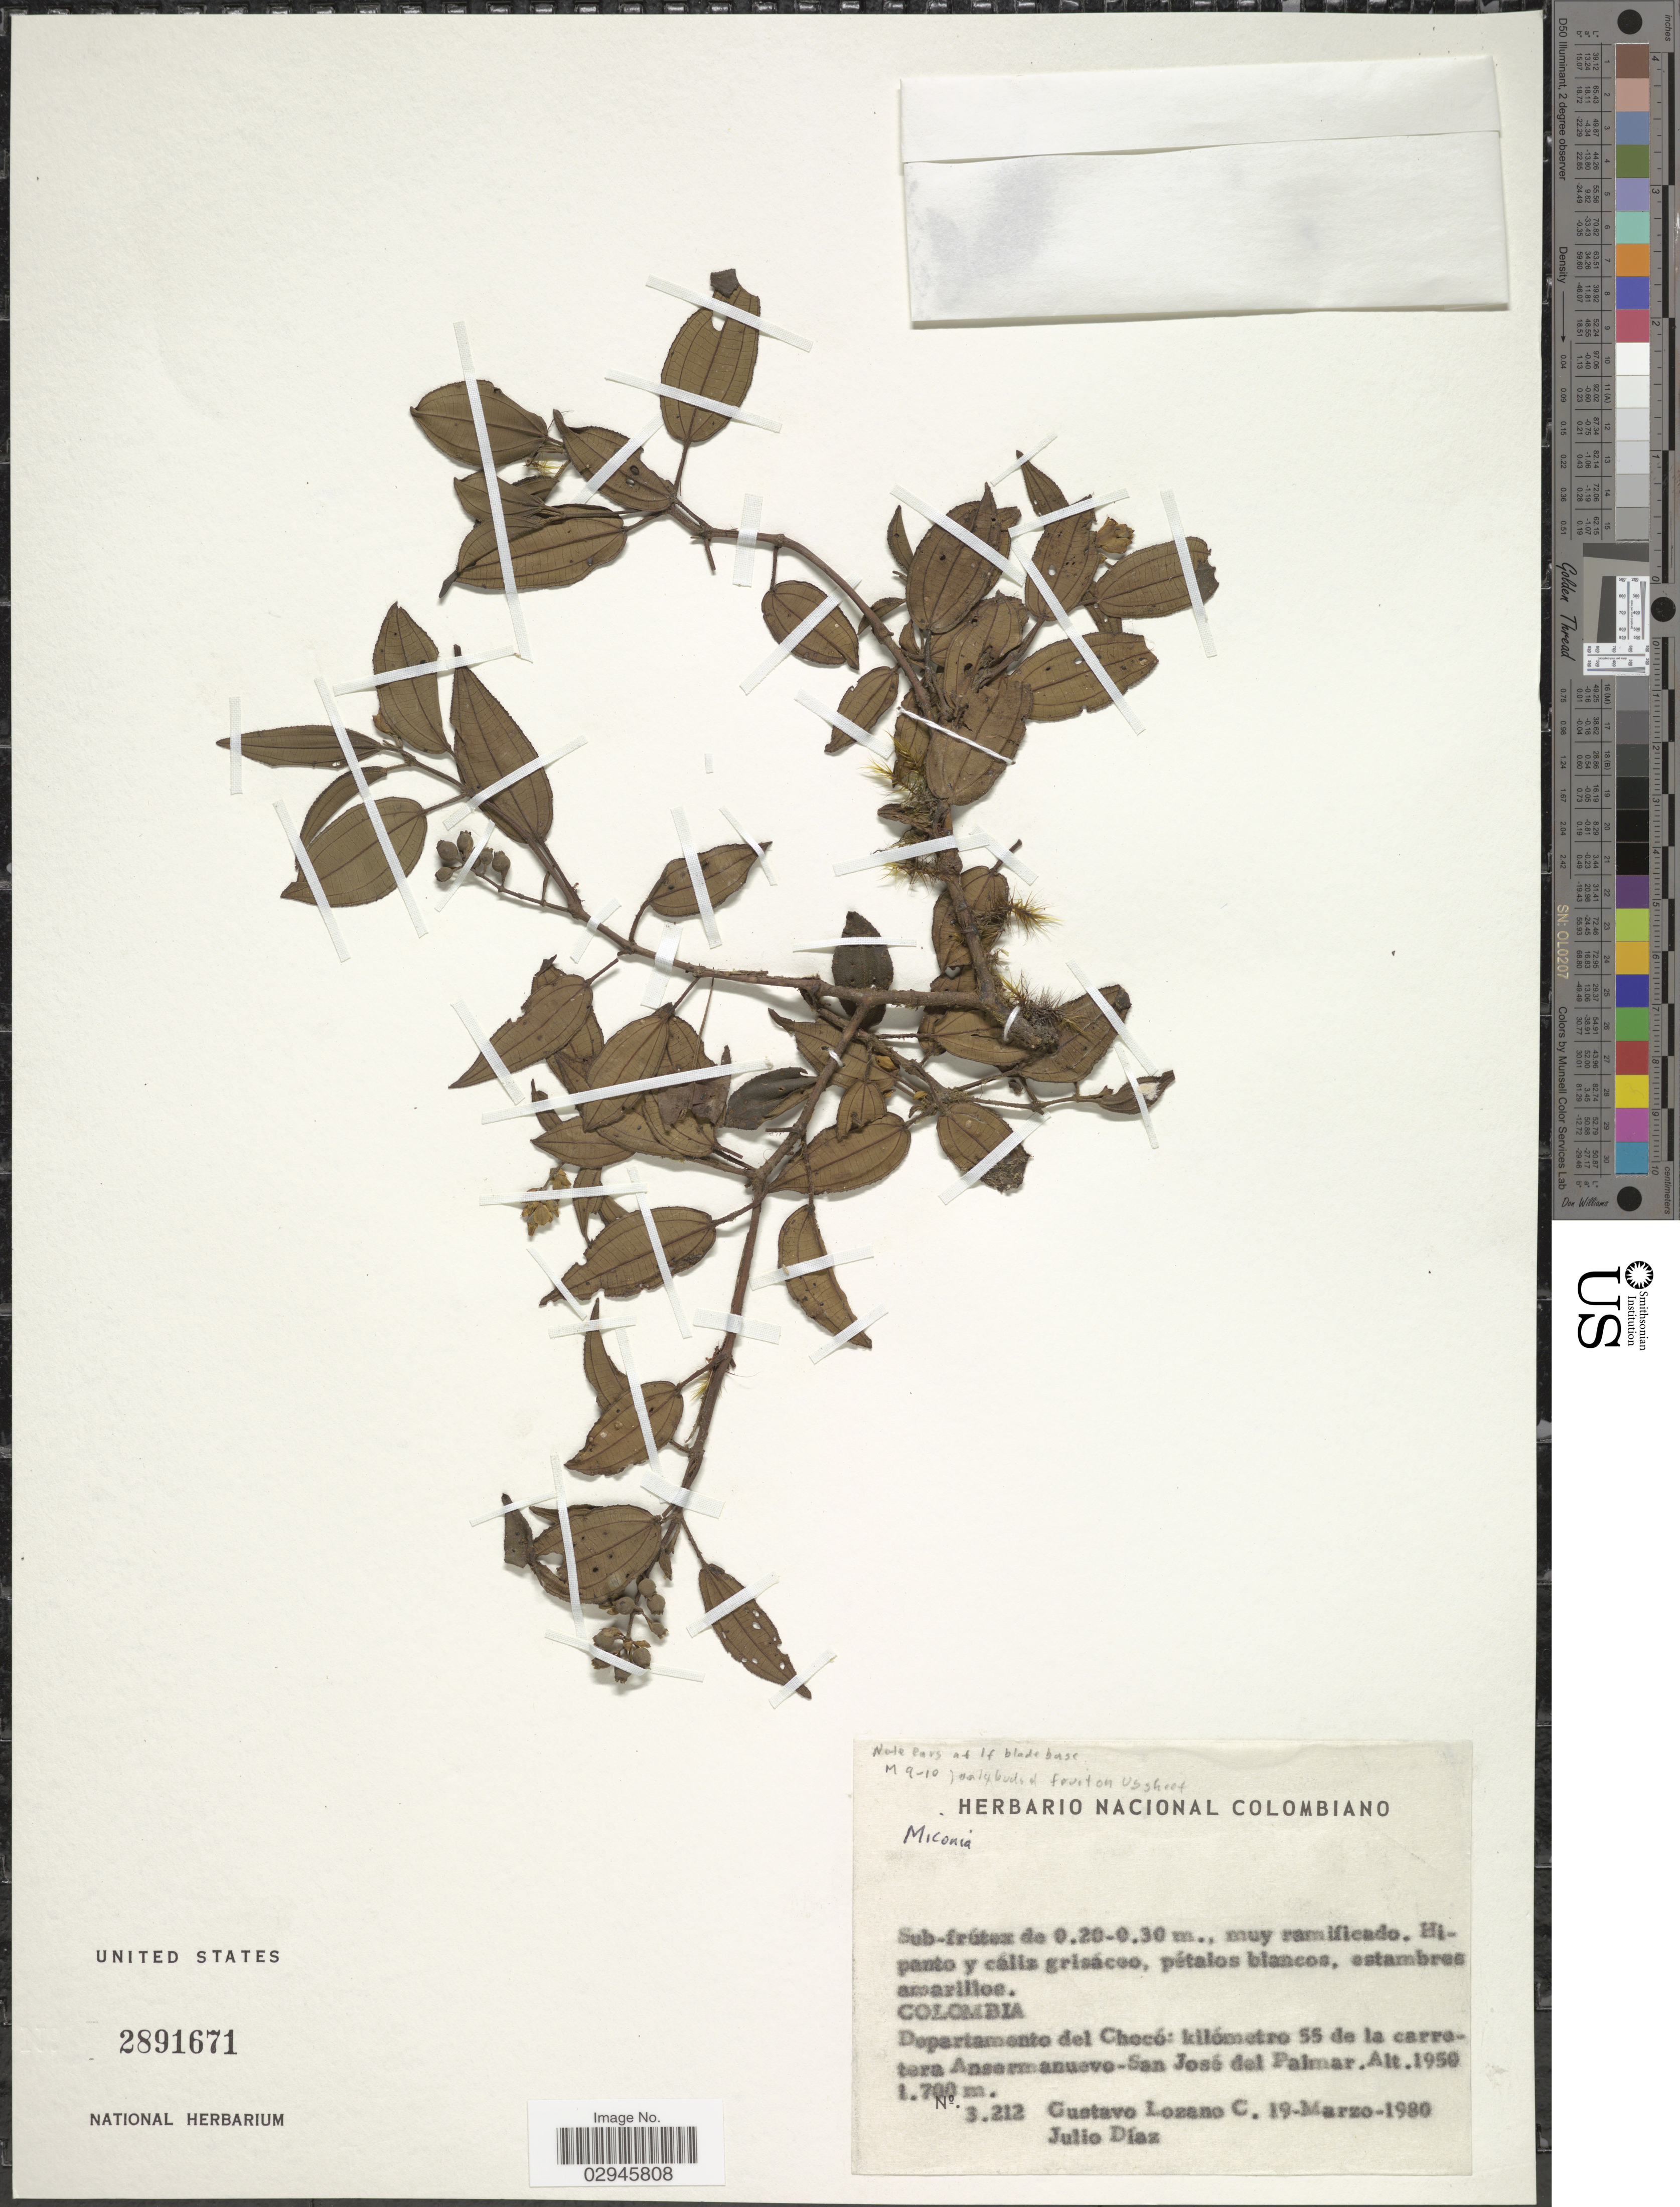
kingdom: Plantae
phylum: Tracheophyta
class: Magnoliopsida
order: Myrtales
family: Melastomataceae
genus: Miconia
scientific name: Miconia sp.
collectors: G. Lozano-Contreras & J. Diaz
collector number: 3212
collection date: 1980-03-19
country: Colombia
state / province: Chocó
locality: Departamento del Chocó: kilómetro 55 de la carretera Ansermanuevo-San José del Palmar.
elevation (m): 1700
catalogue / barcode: US 2891671